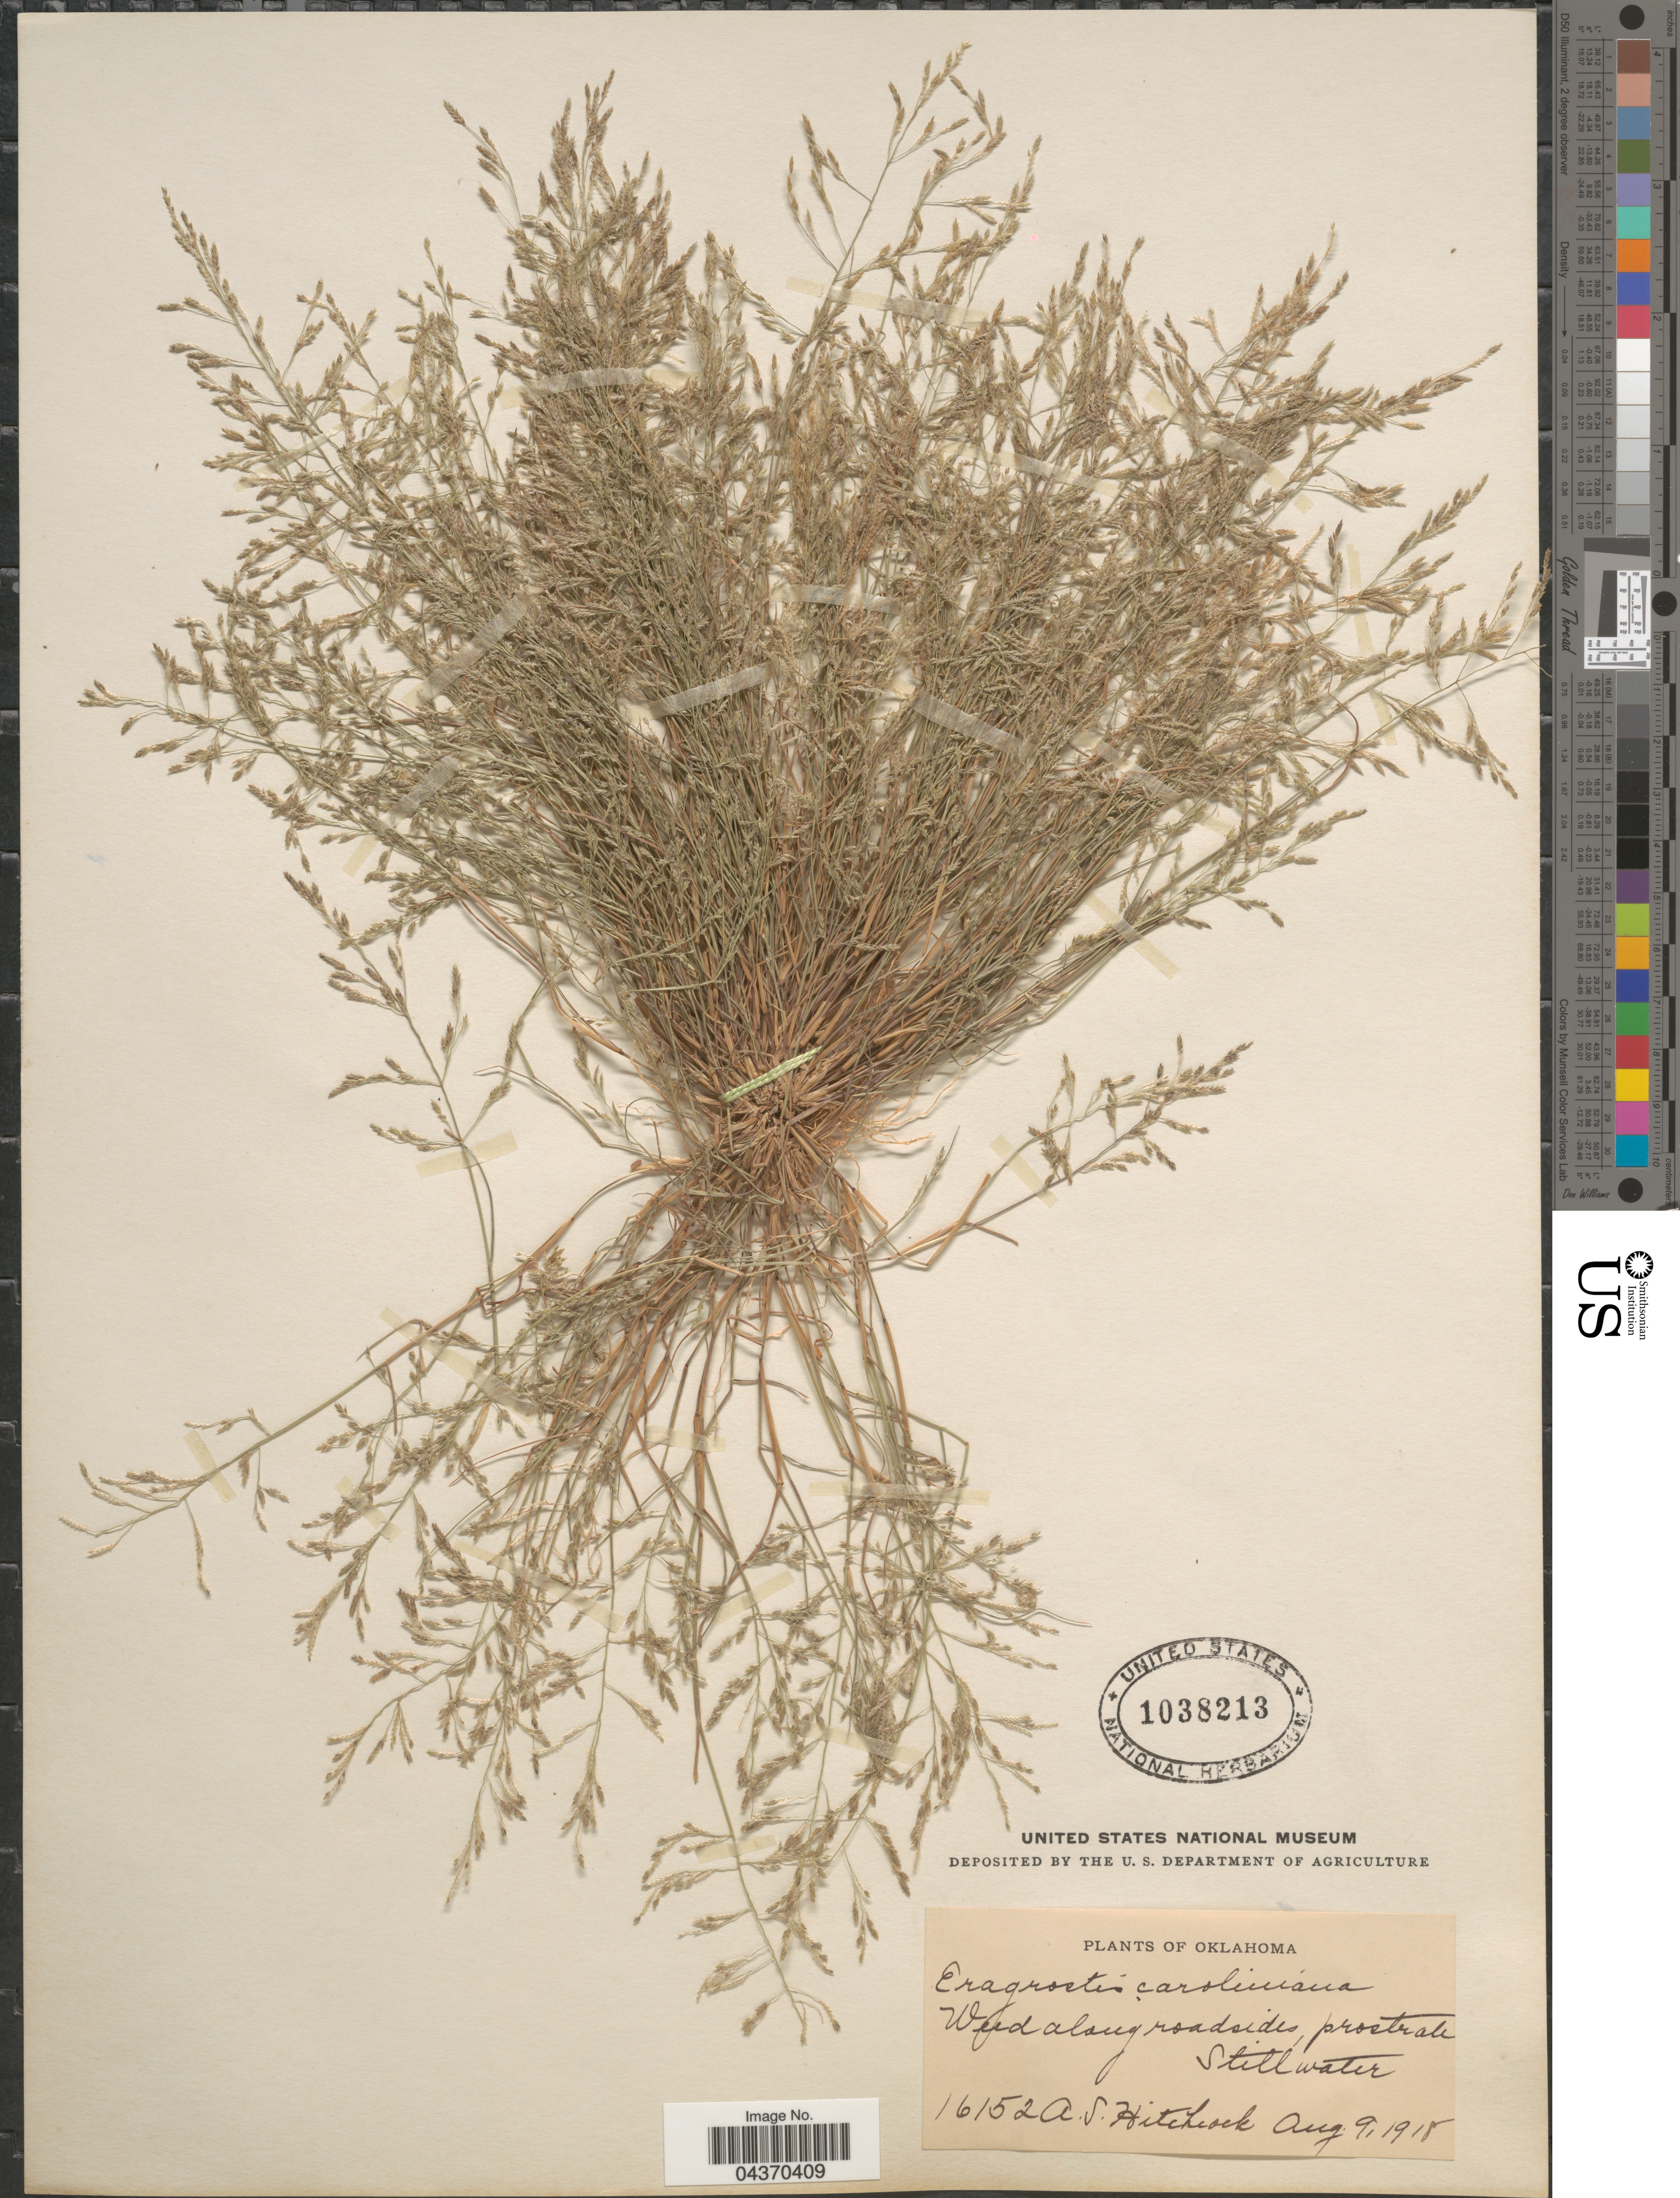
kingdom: Plantae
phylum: Tracheophyta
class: Liliopsida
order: Poales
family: Poaceae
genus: Eragrostis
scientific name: Eragrostis pectinacea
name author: (Michx.) Nees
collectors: A. S. Hitchcock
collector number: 16152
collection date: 1918-08-09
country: United States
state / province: Oklahoma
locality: Along roadsides, prostrate Stillwater.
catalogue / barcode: US 1038213